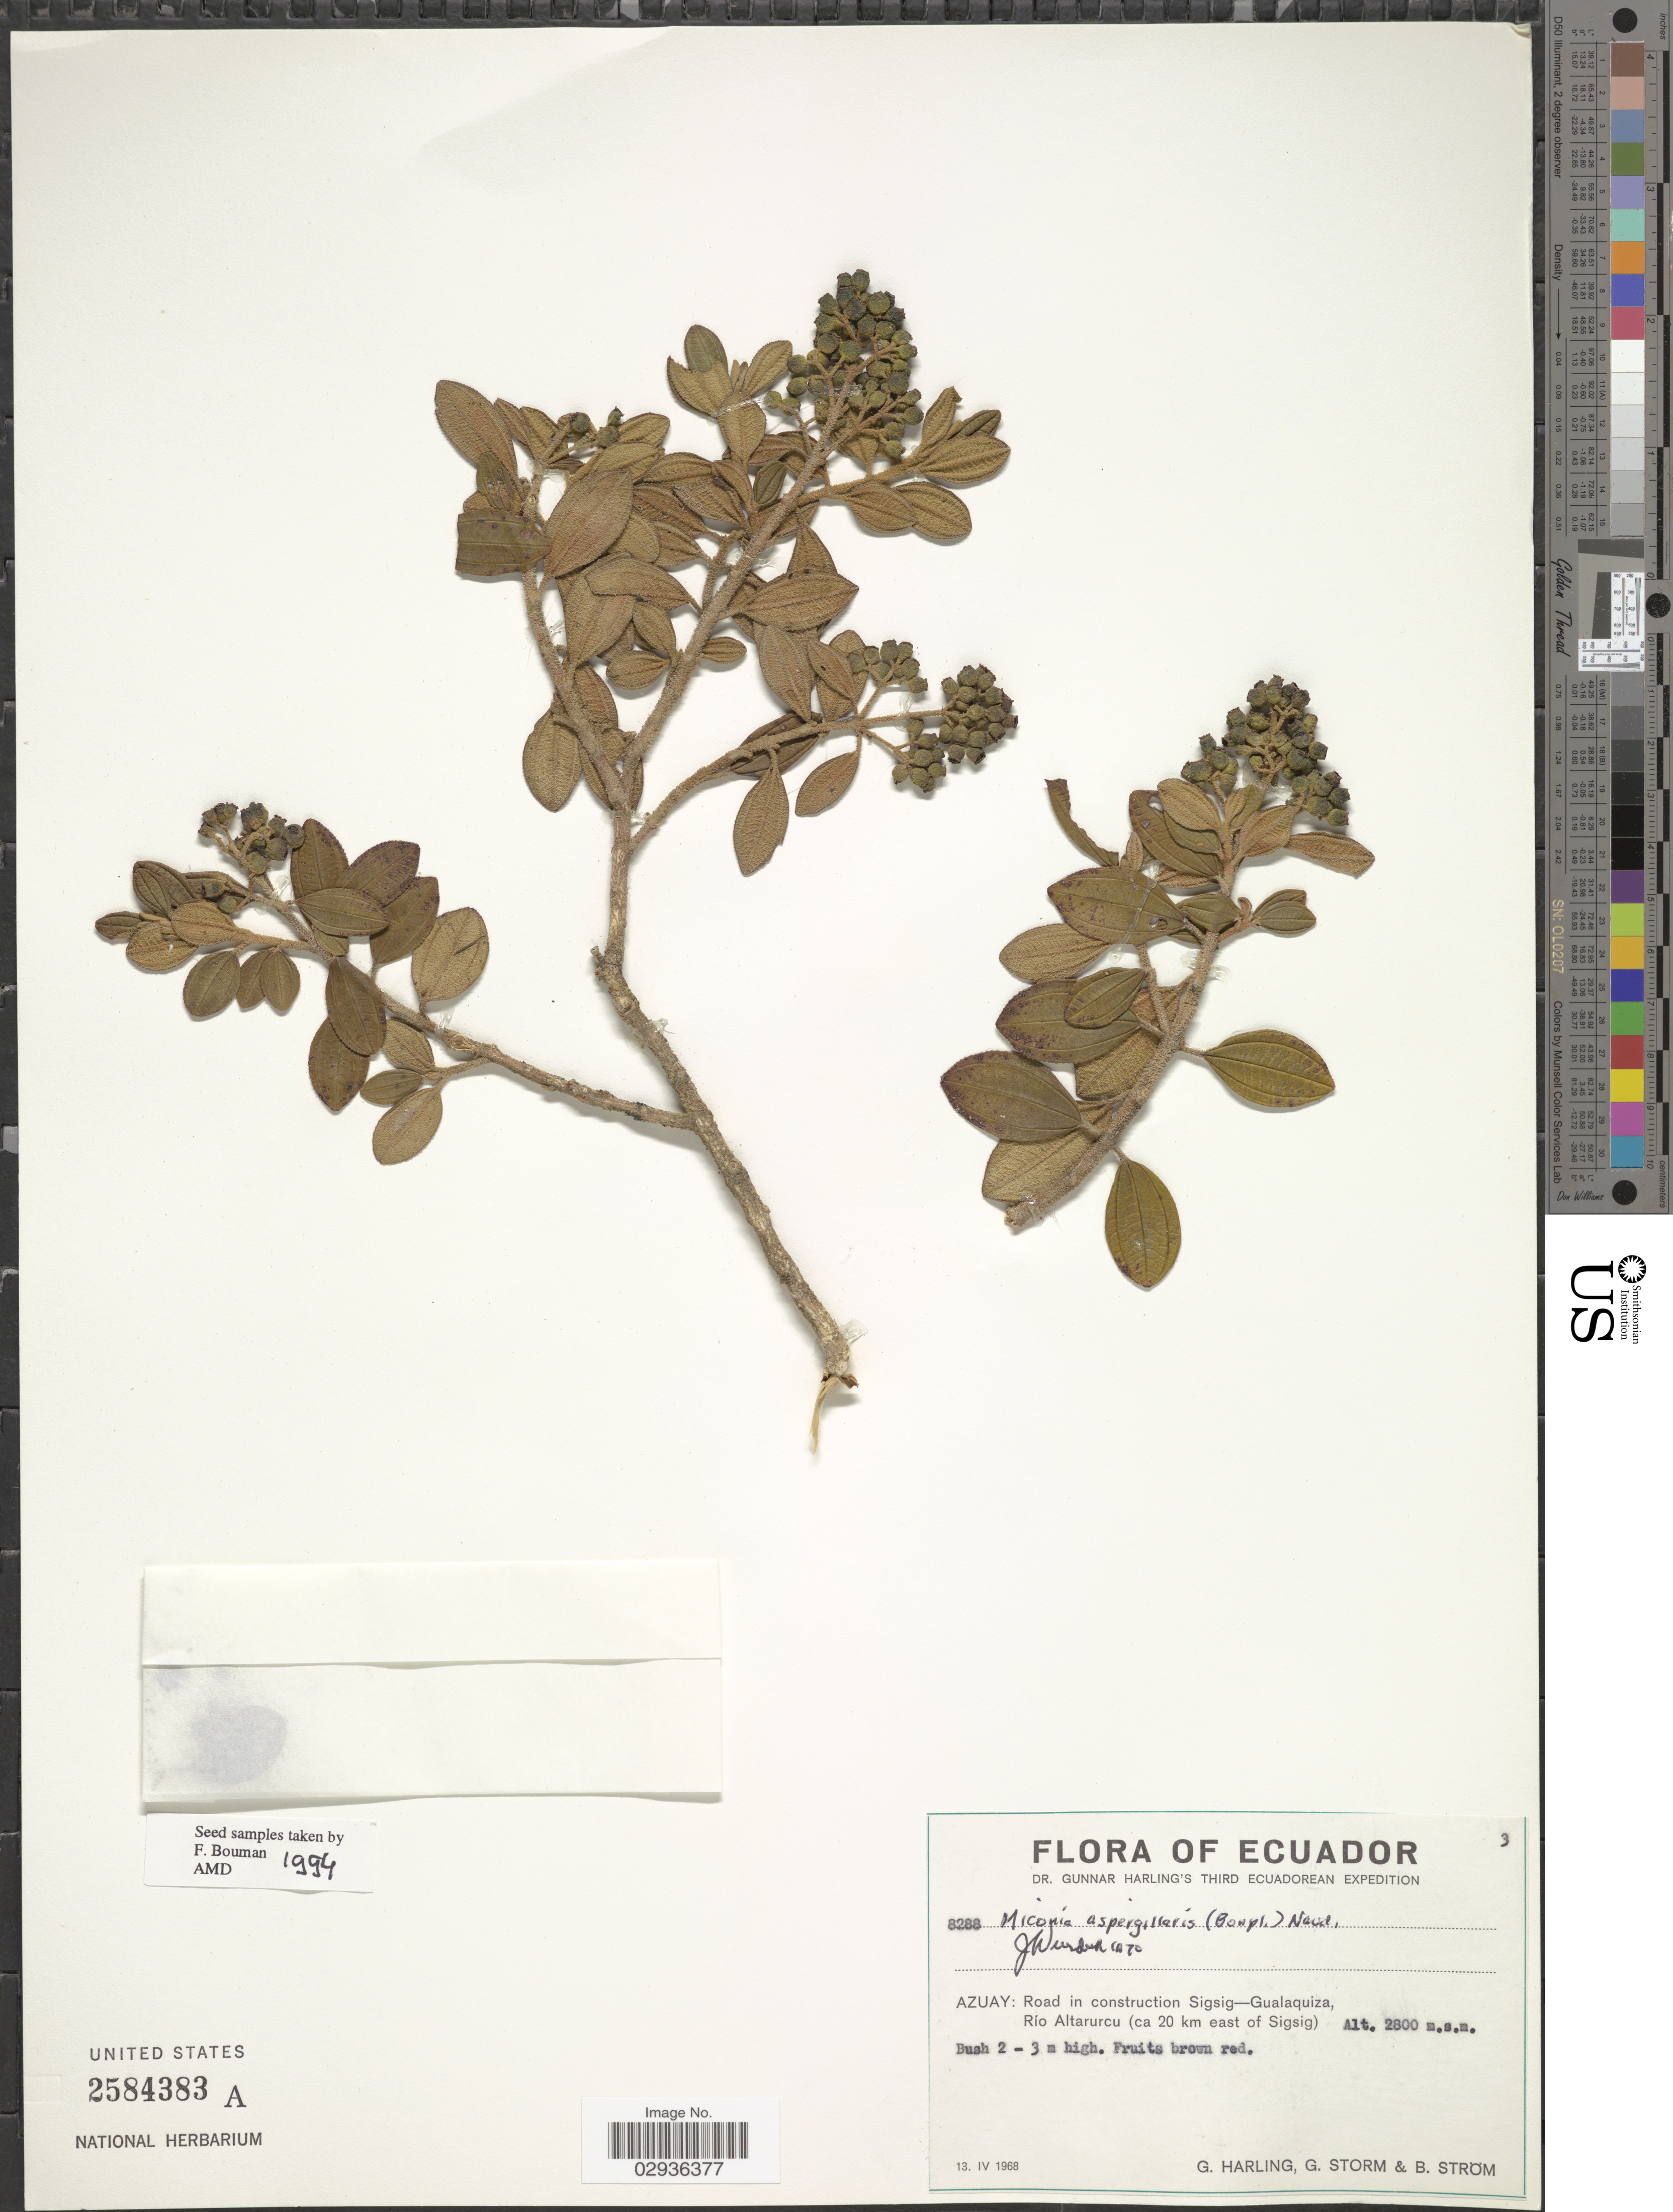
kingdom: Plantae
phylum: Tracheophyta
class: Magnoliopsida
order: Myrtales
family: Melastomataceae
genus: Miconia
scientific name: Miconia aspergillaris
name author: (Bonpl.) Naudin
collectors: G. Harling, G. Storm & B. Ström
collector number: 8288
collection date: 1968-04-13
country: Ecuador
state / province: Azuay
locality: Road in construction Sigsig-Gualaquiza, Río Altarucu (ca 20 km east of Sigsig).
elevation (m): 2800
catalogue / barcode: US 2584383A